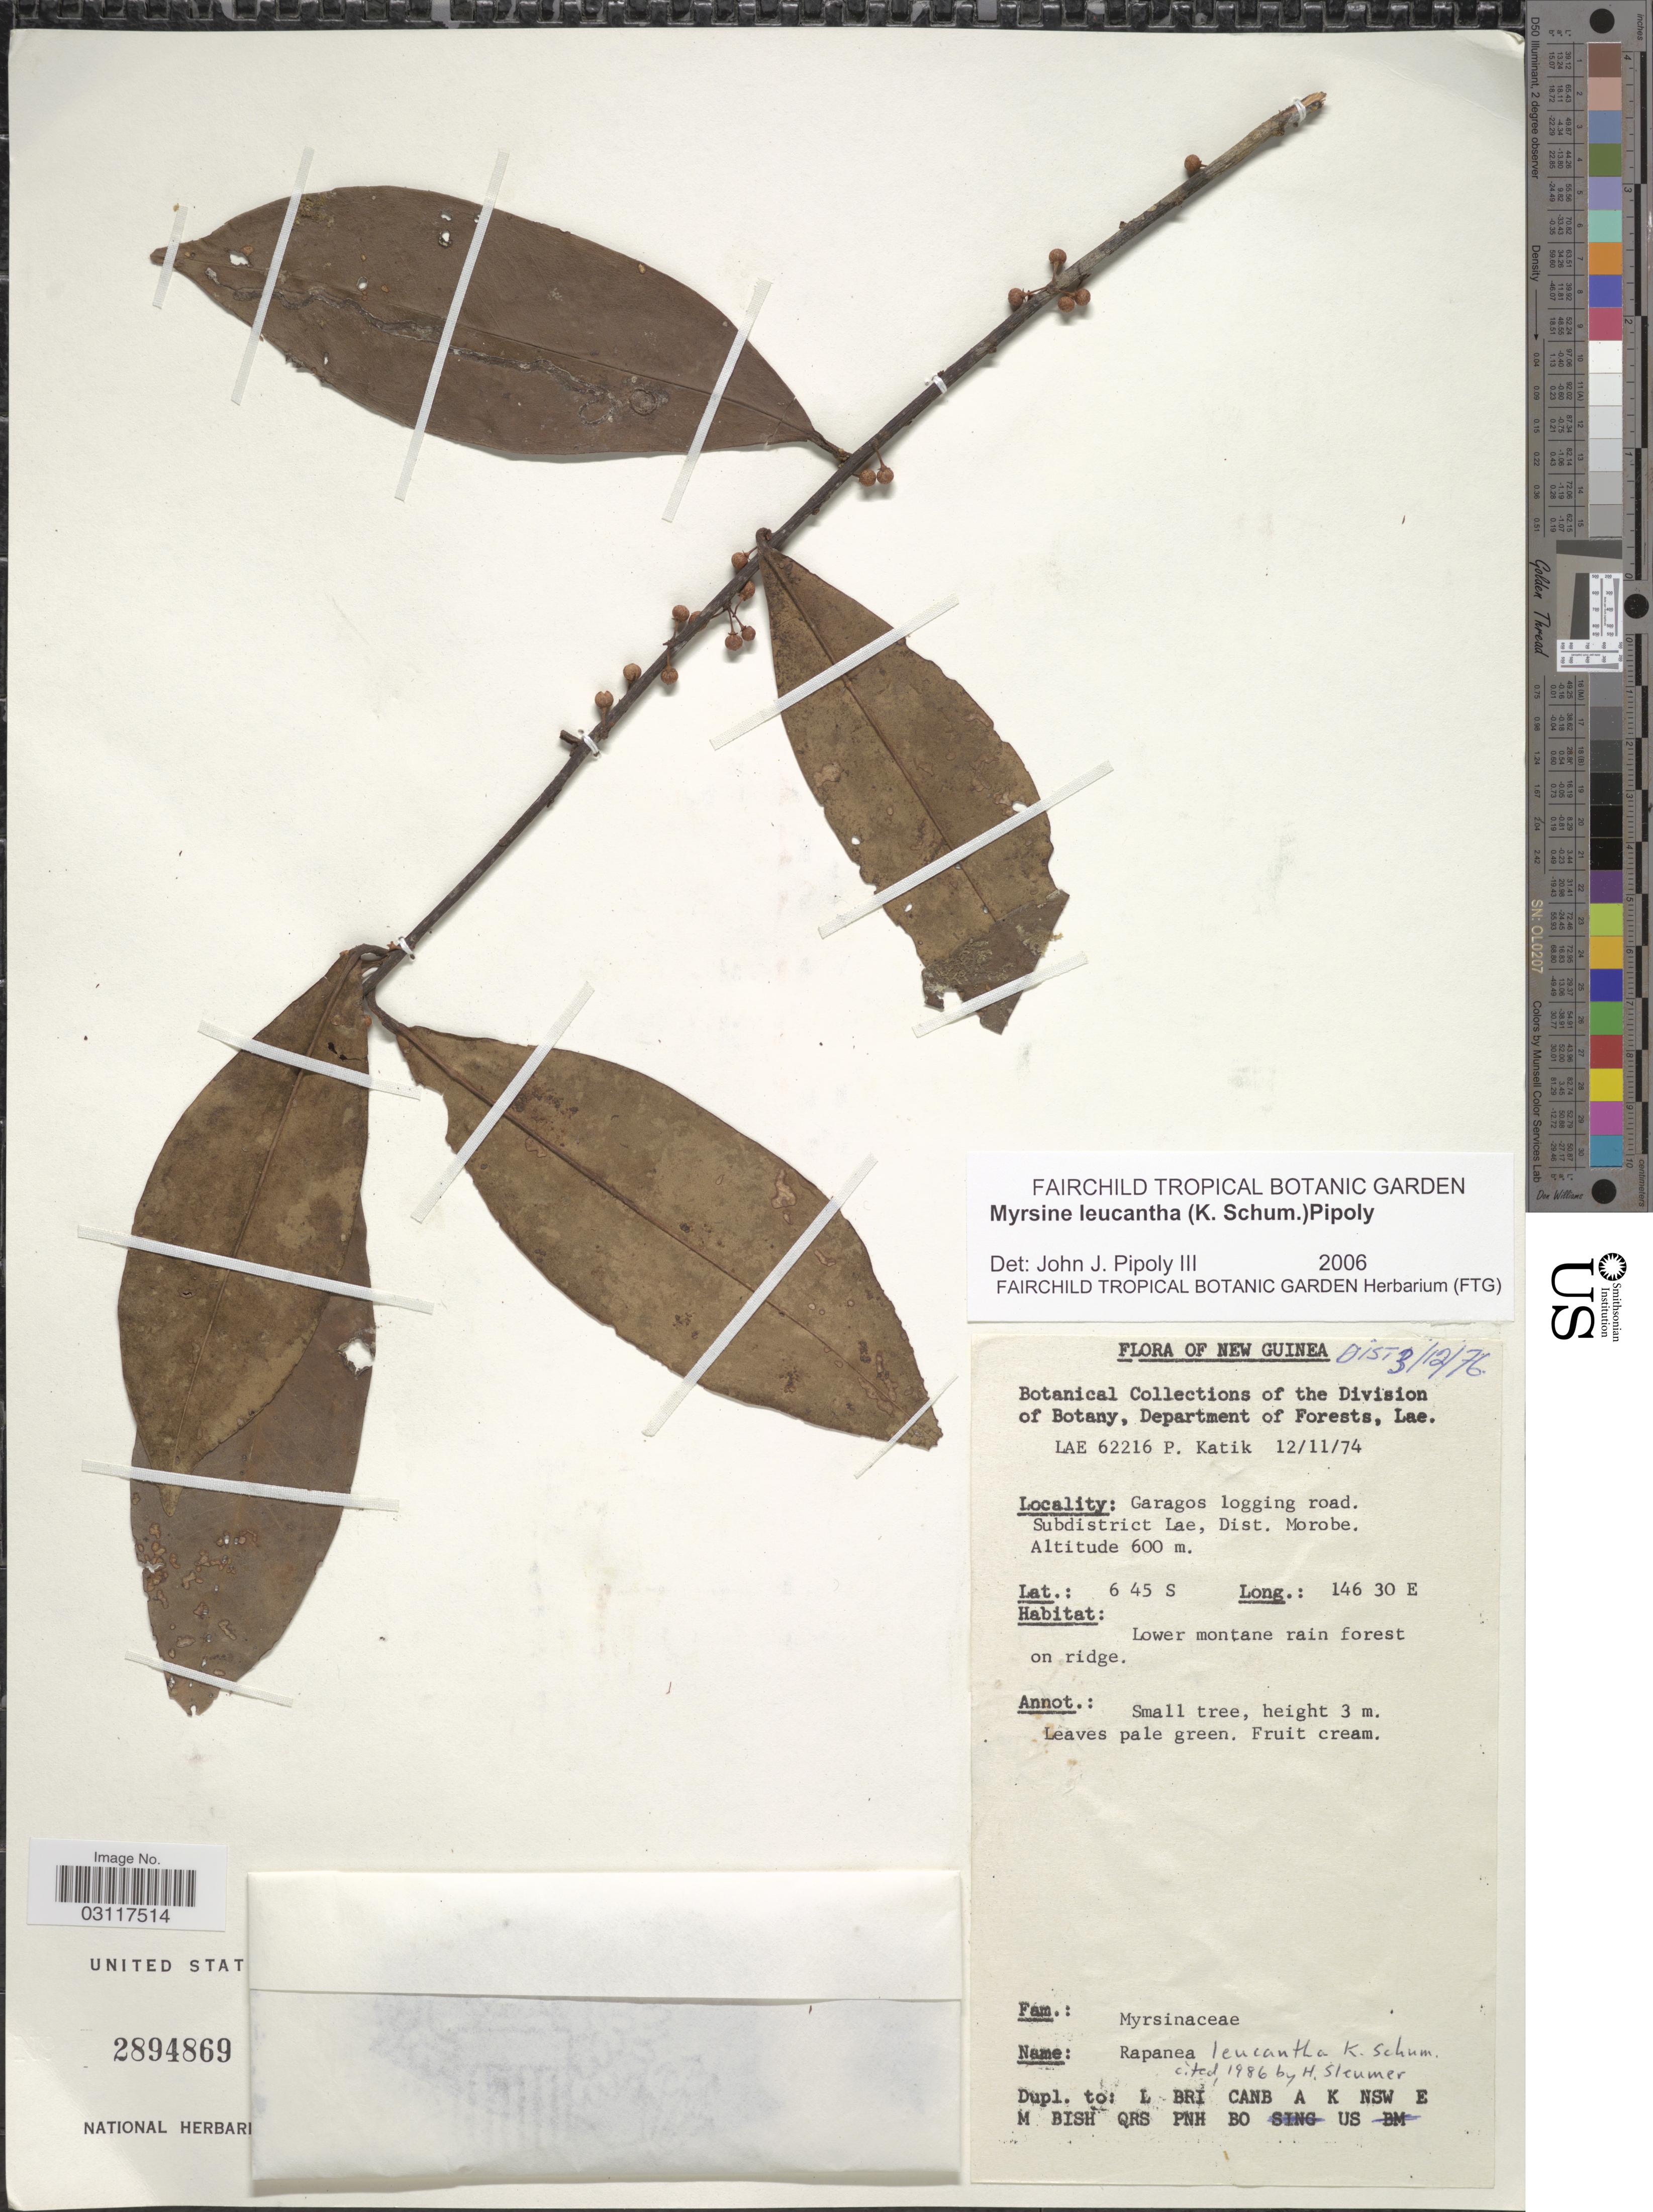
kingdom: Plantae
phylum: Tracheophyta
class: Magnoliopsida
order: Ericales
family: Primulaceae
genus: Myrsine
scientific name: Myrsine leucantha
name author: (K. Schum.) Pipoly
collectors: P. Katik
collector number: LAE 62216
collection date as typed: Transcribed d/m/y: 12/11/74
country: Papua New Guinea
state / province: Morobe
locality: New Guinea, Garagos logging road, Subdistrict Lae, Dist. Morobe.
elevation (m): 600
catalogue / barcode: US 2894869